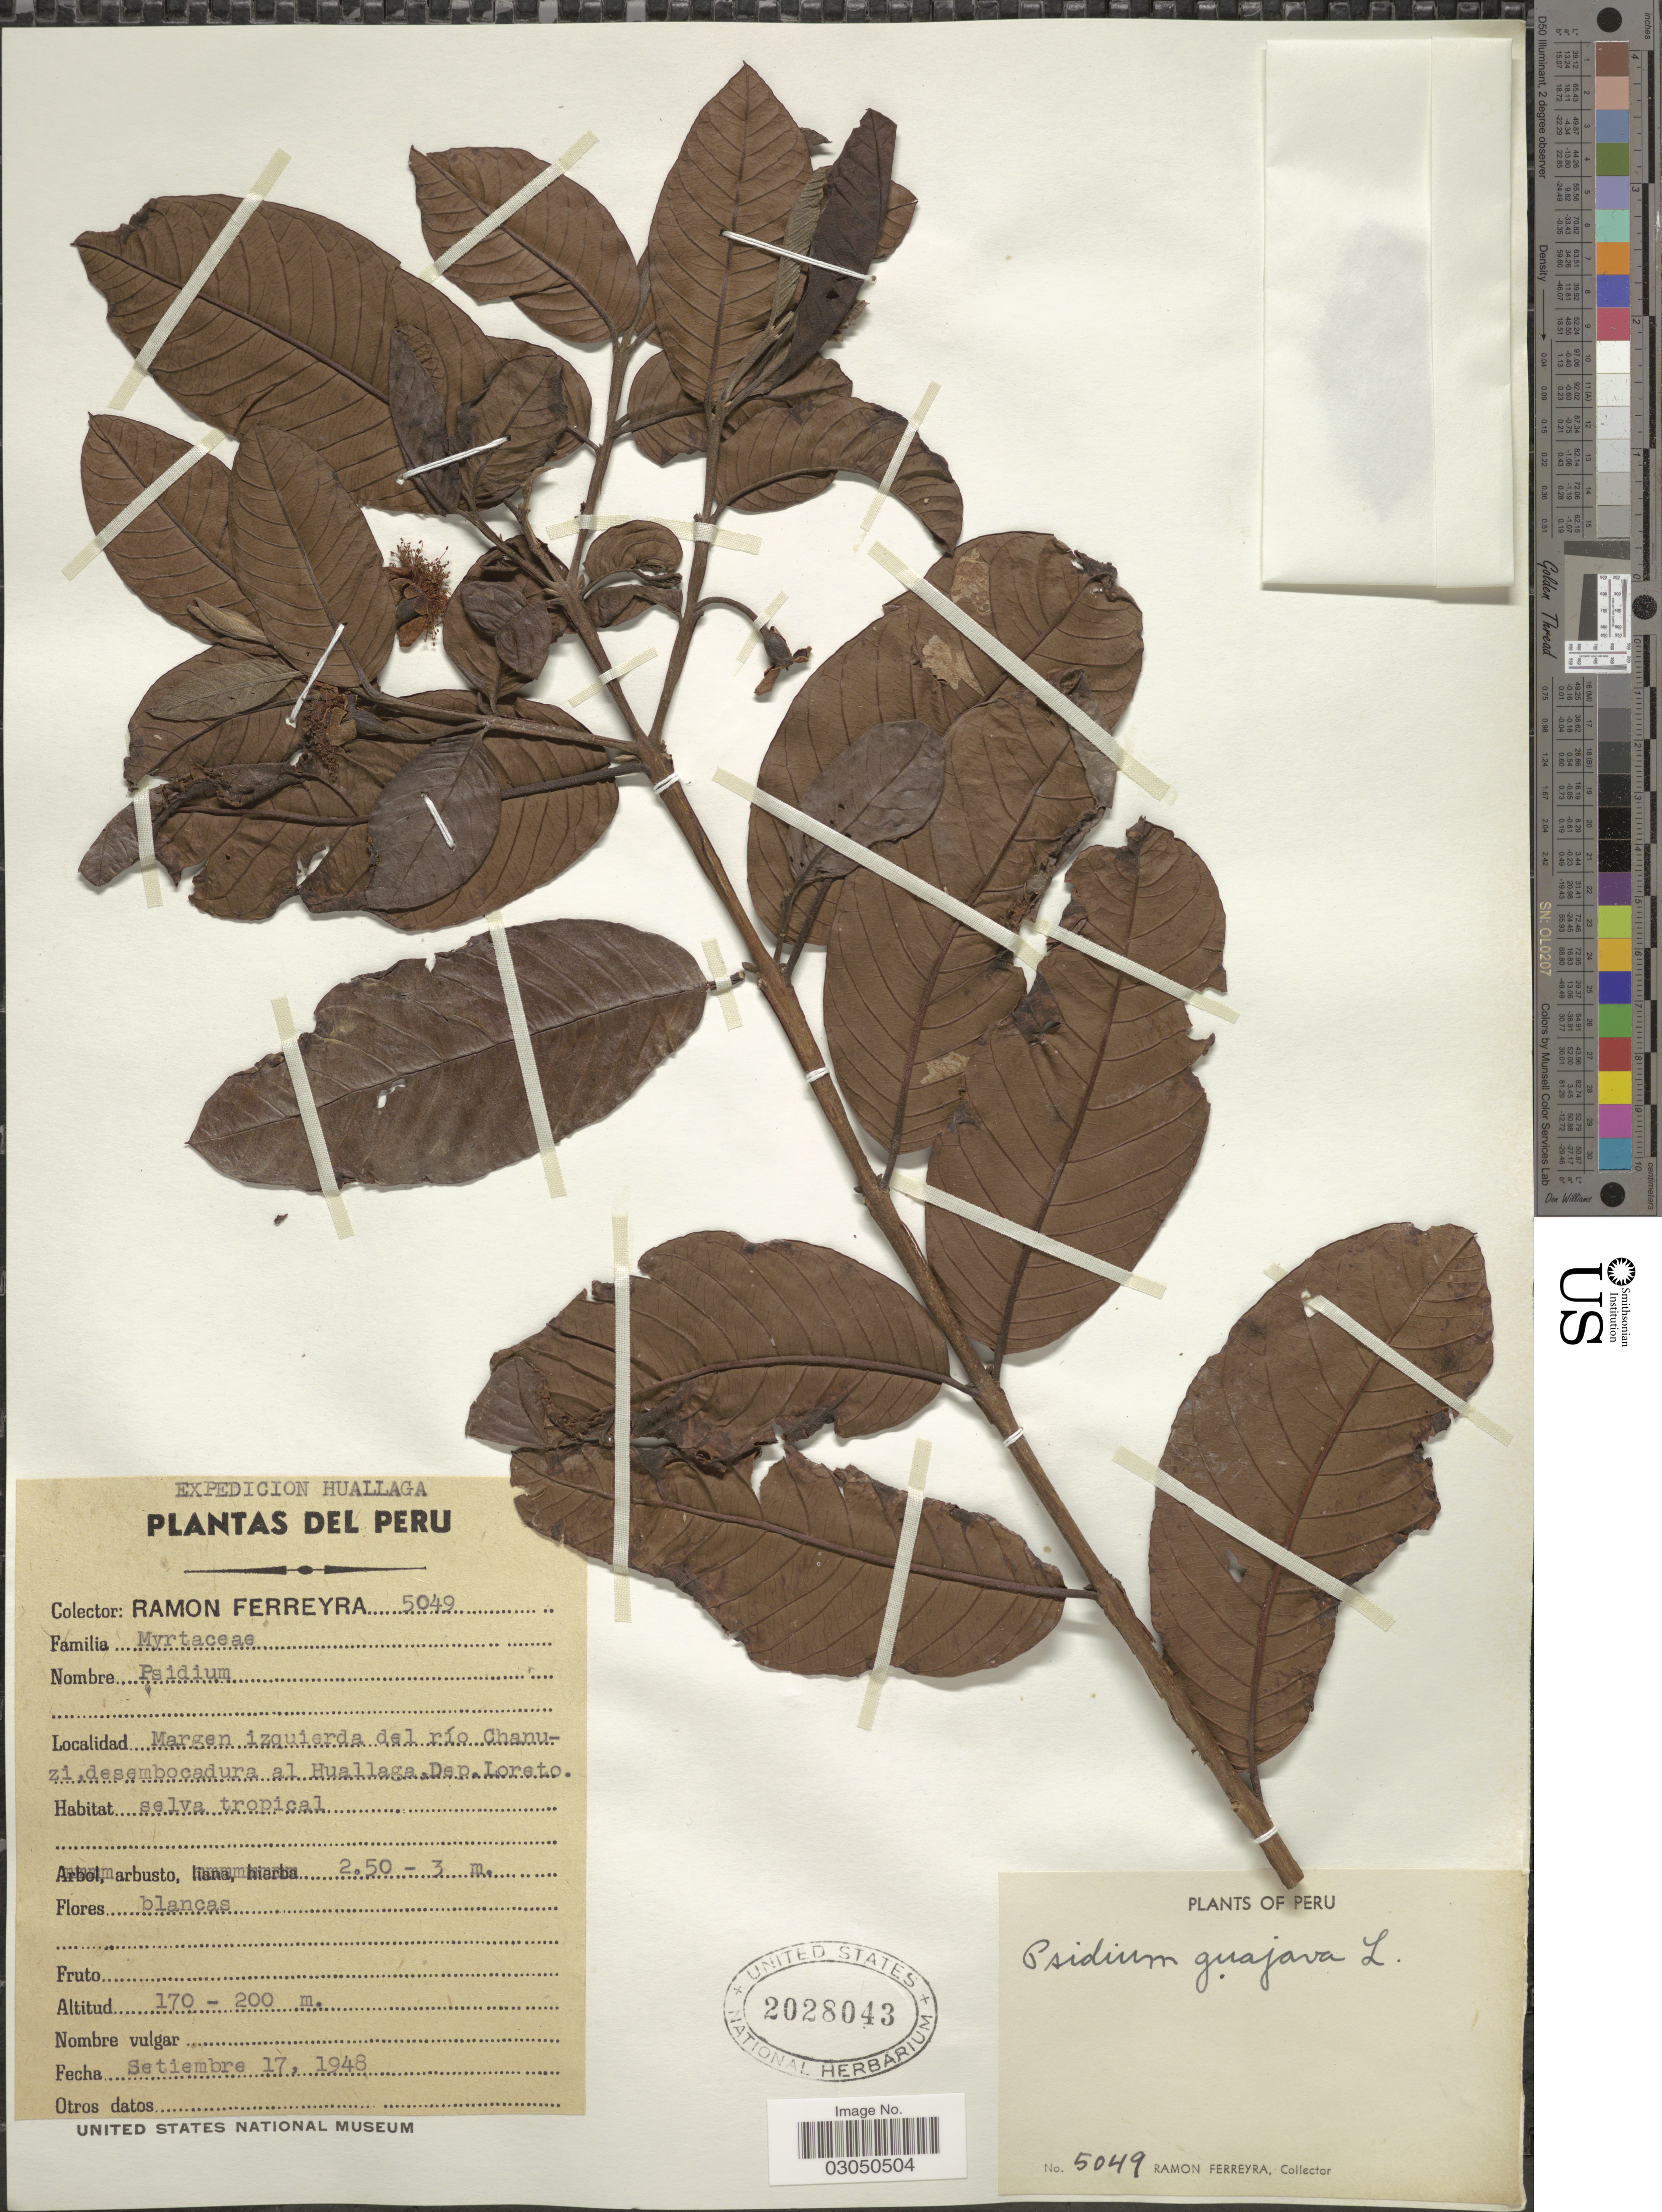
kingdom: Plantae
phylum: Tracheophyta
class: Magnoliopsida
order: Myrtales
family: Myrtaceae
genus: Psidium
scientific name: Psidium guajava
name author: L.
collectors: R. A. Ferreyra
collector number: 5049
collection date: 1948-09-17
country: Peru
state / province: Loreto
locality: Margen izquierda del río Chanuzi, desembocadura al Huallaga, Dep. Loreto.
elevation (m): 170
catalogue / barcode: US 2028043